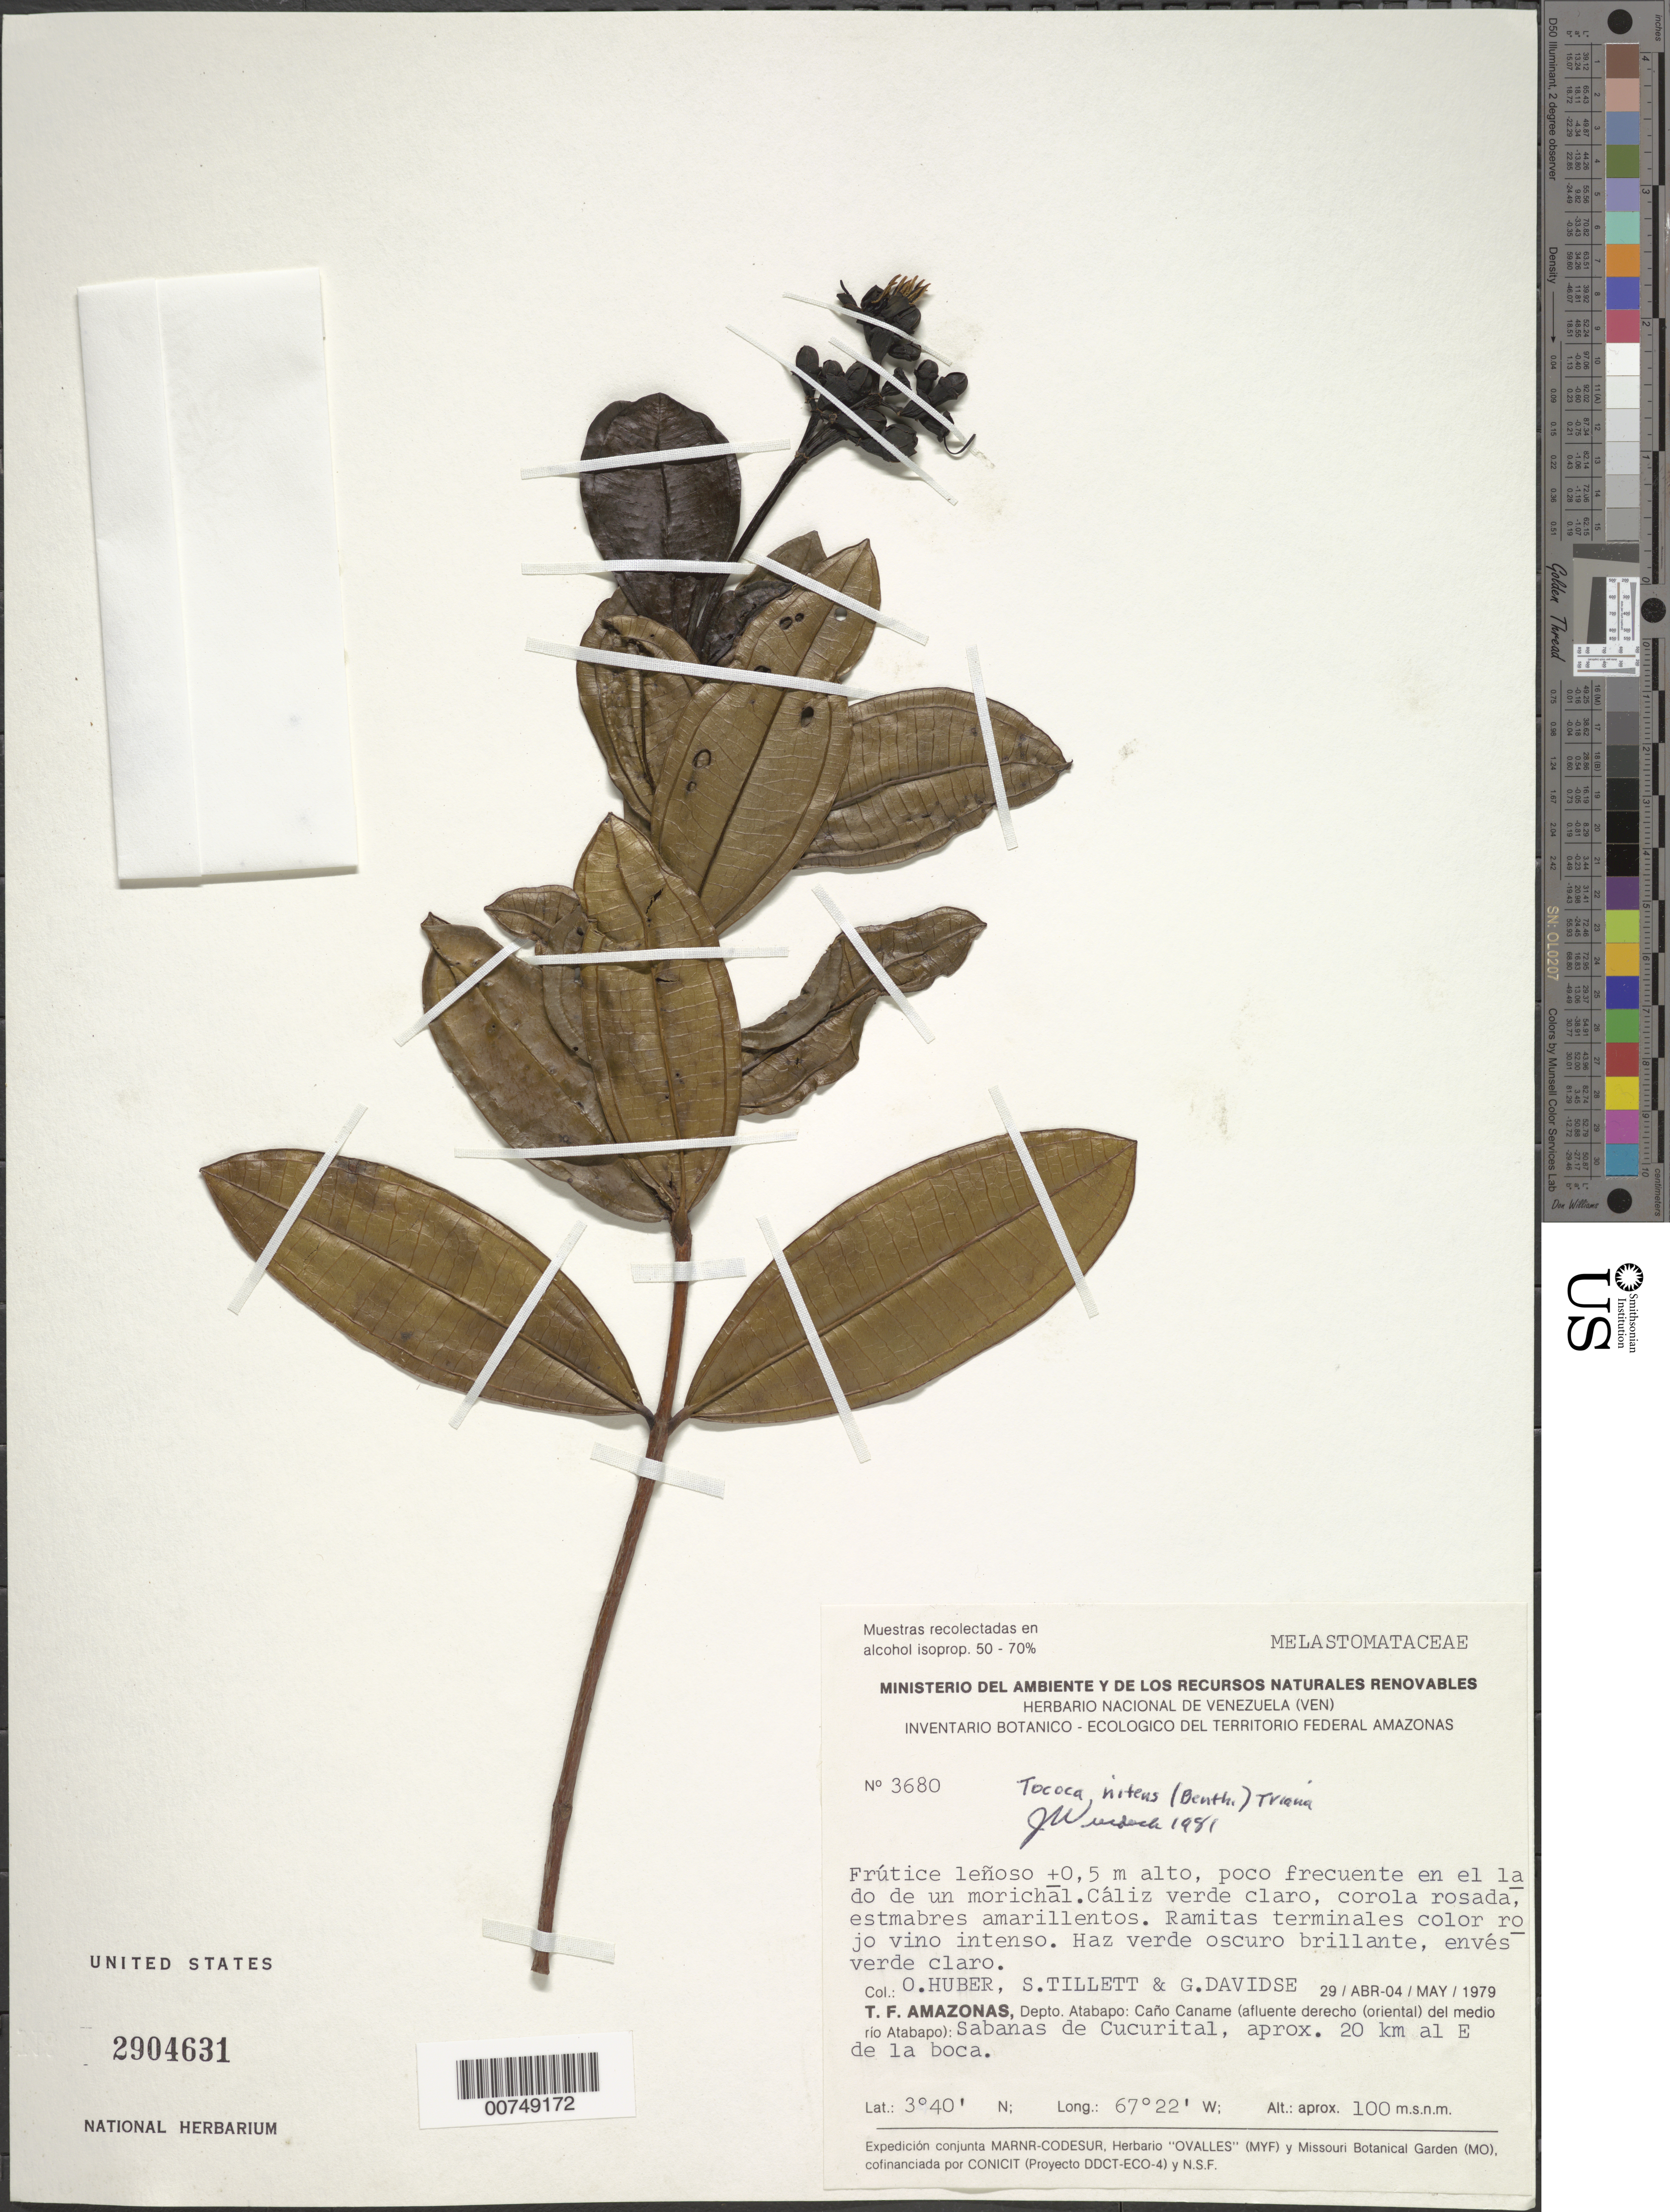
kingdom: Plantae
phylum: Tracheophyta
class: Magnoliopsida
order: Myrtales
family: Melastomataceae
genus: Tococa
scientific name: Tococa nitens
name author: (Benth.) Triana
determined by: Wurdack, John J., (US), US (UNITED STATES)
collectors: O. Huber, S. S. Tillett & G. Davidse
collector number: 3680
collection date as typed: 29-Apr-79 to 4-May-79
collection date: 1979-04-29/1979-05-04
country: Venezuela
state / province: Amazonas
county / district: Atabapo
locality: Caño Caname (afluente derecho del medio Río Atabapo); Sabanas de Cucurital, aprox 20km al E de la boca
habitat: Lado de un morichal.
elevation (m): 100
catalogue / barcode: US 2904631